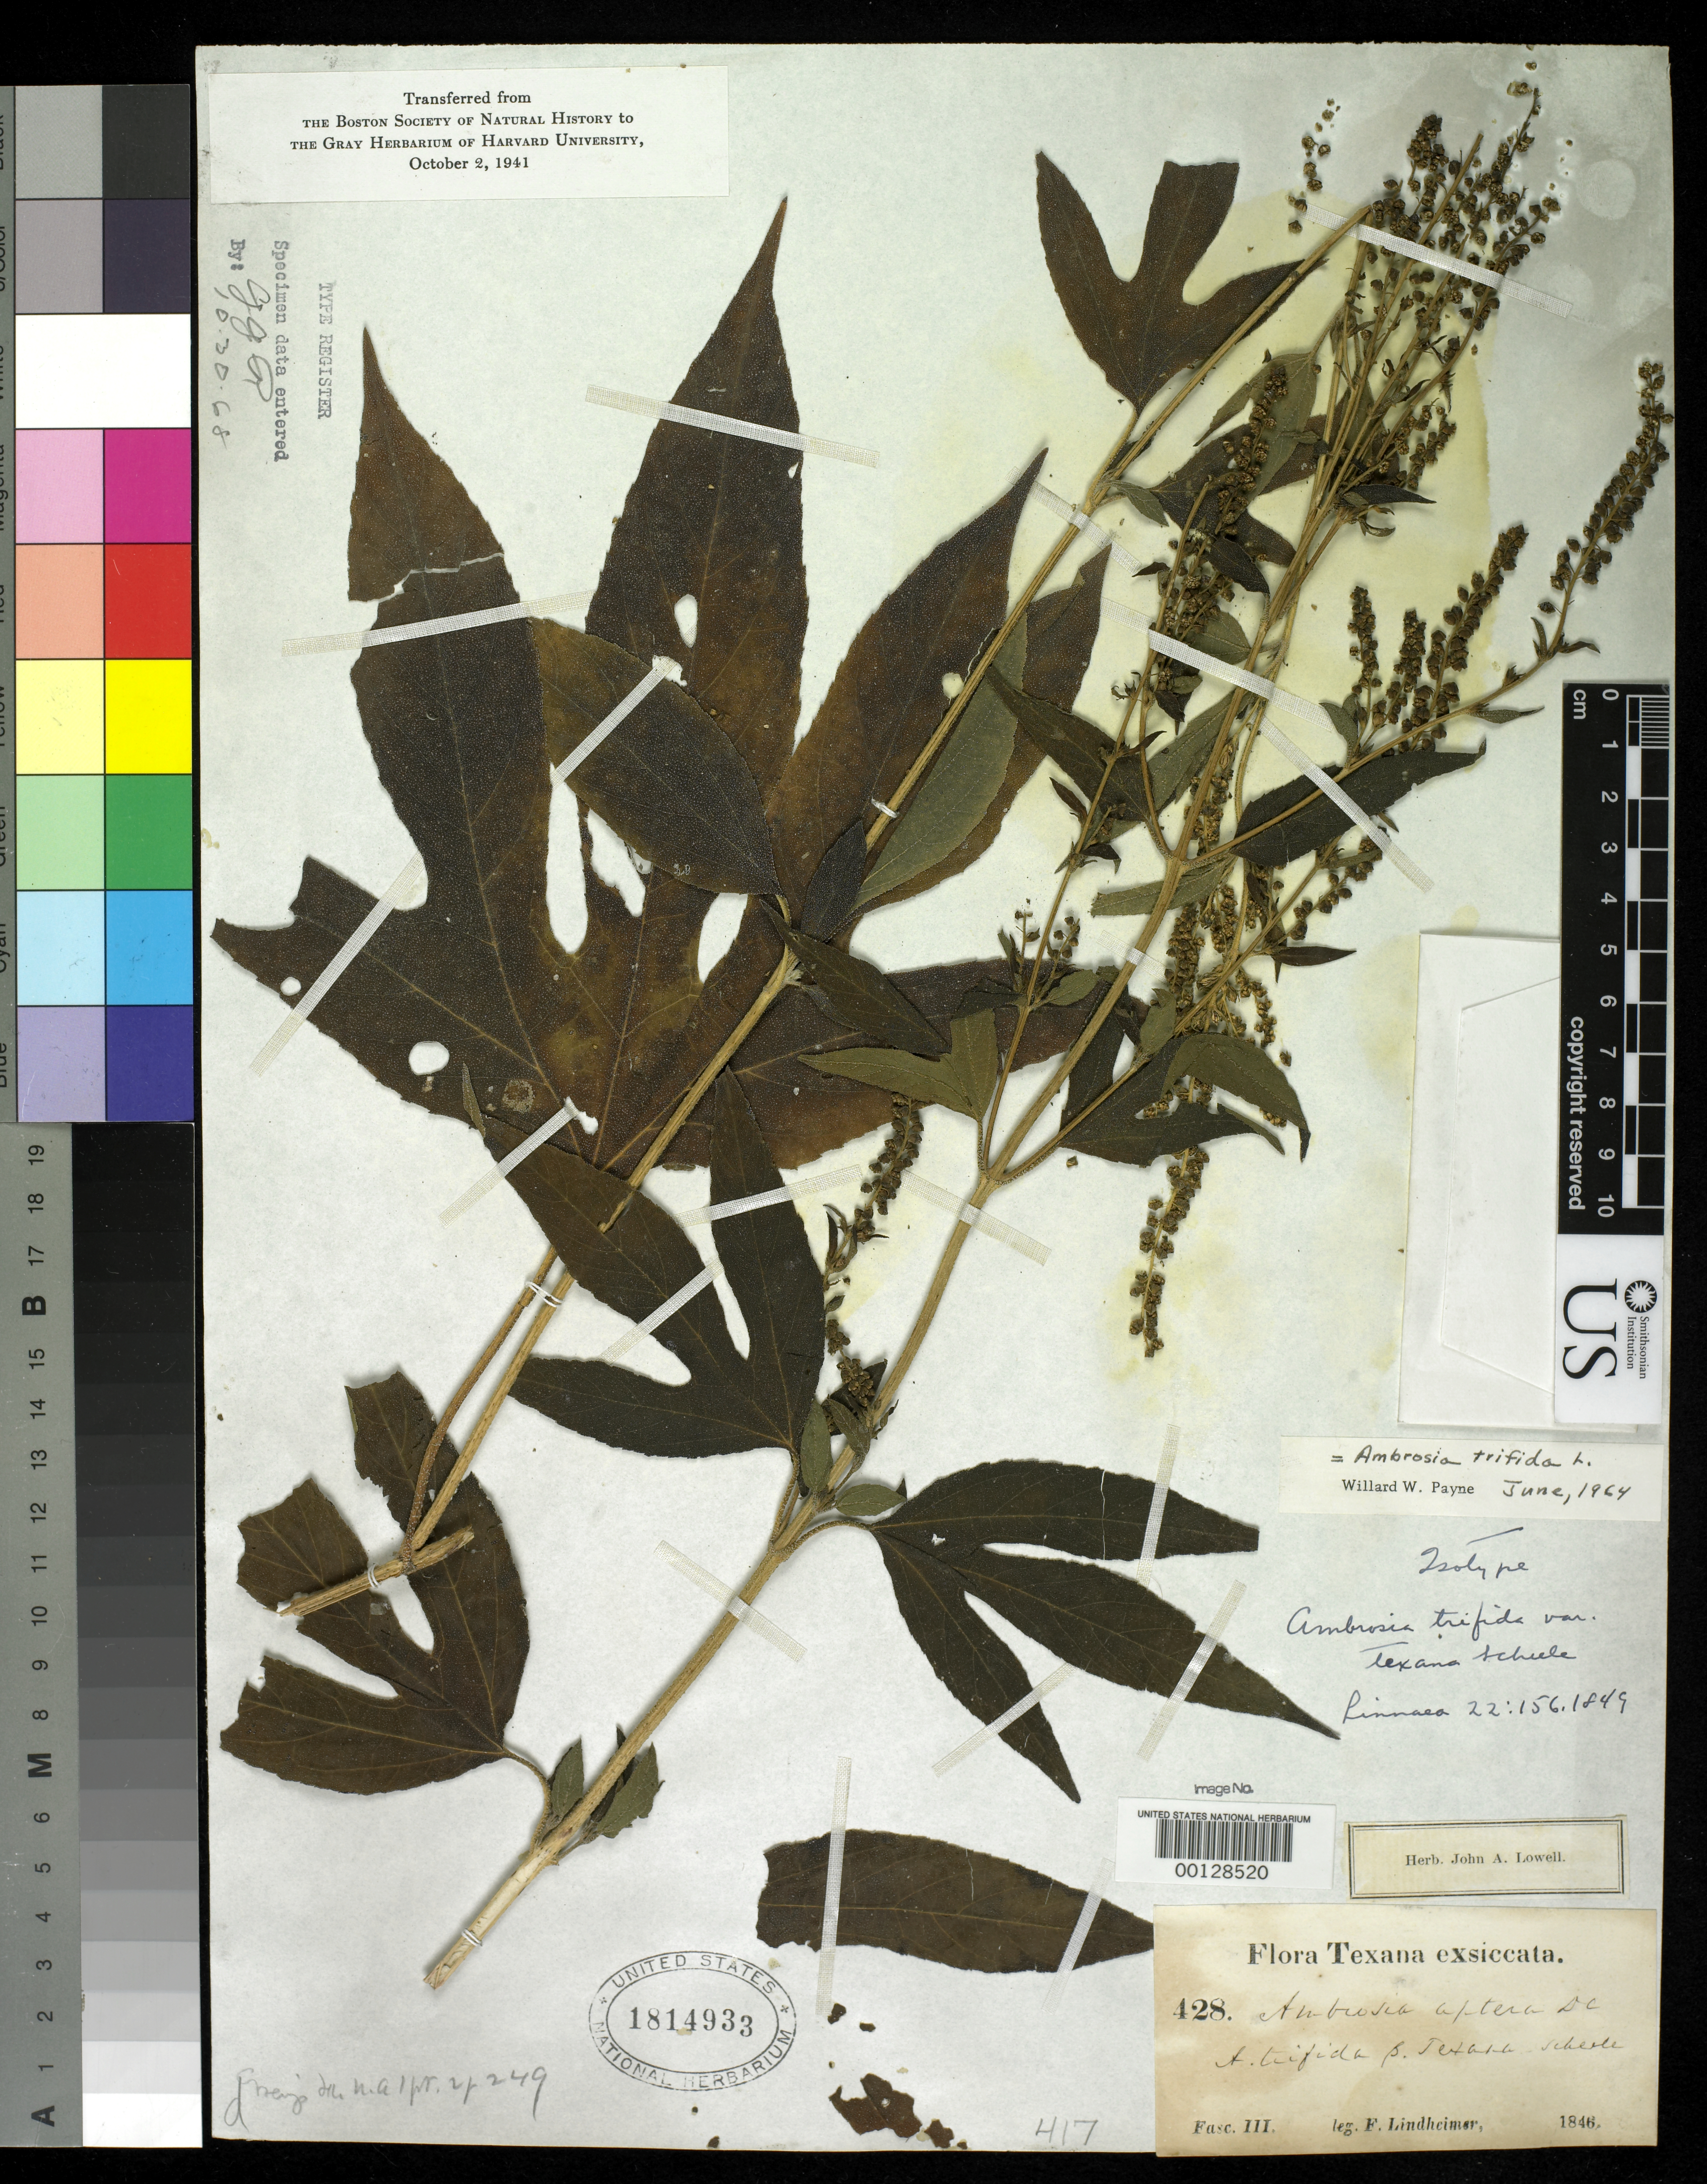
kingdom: Plantae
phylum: Tracheophyta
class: Magnoliopsida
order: Asterales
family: Asteraceae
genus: Ambrosia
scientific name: Ambrosia trifida var. texana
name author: Scheele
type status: Isotype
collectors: F. J. Lindheimer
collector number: III 428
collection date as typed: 1846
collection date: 1846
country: United States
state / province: Texas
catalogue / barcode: US 1814933